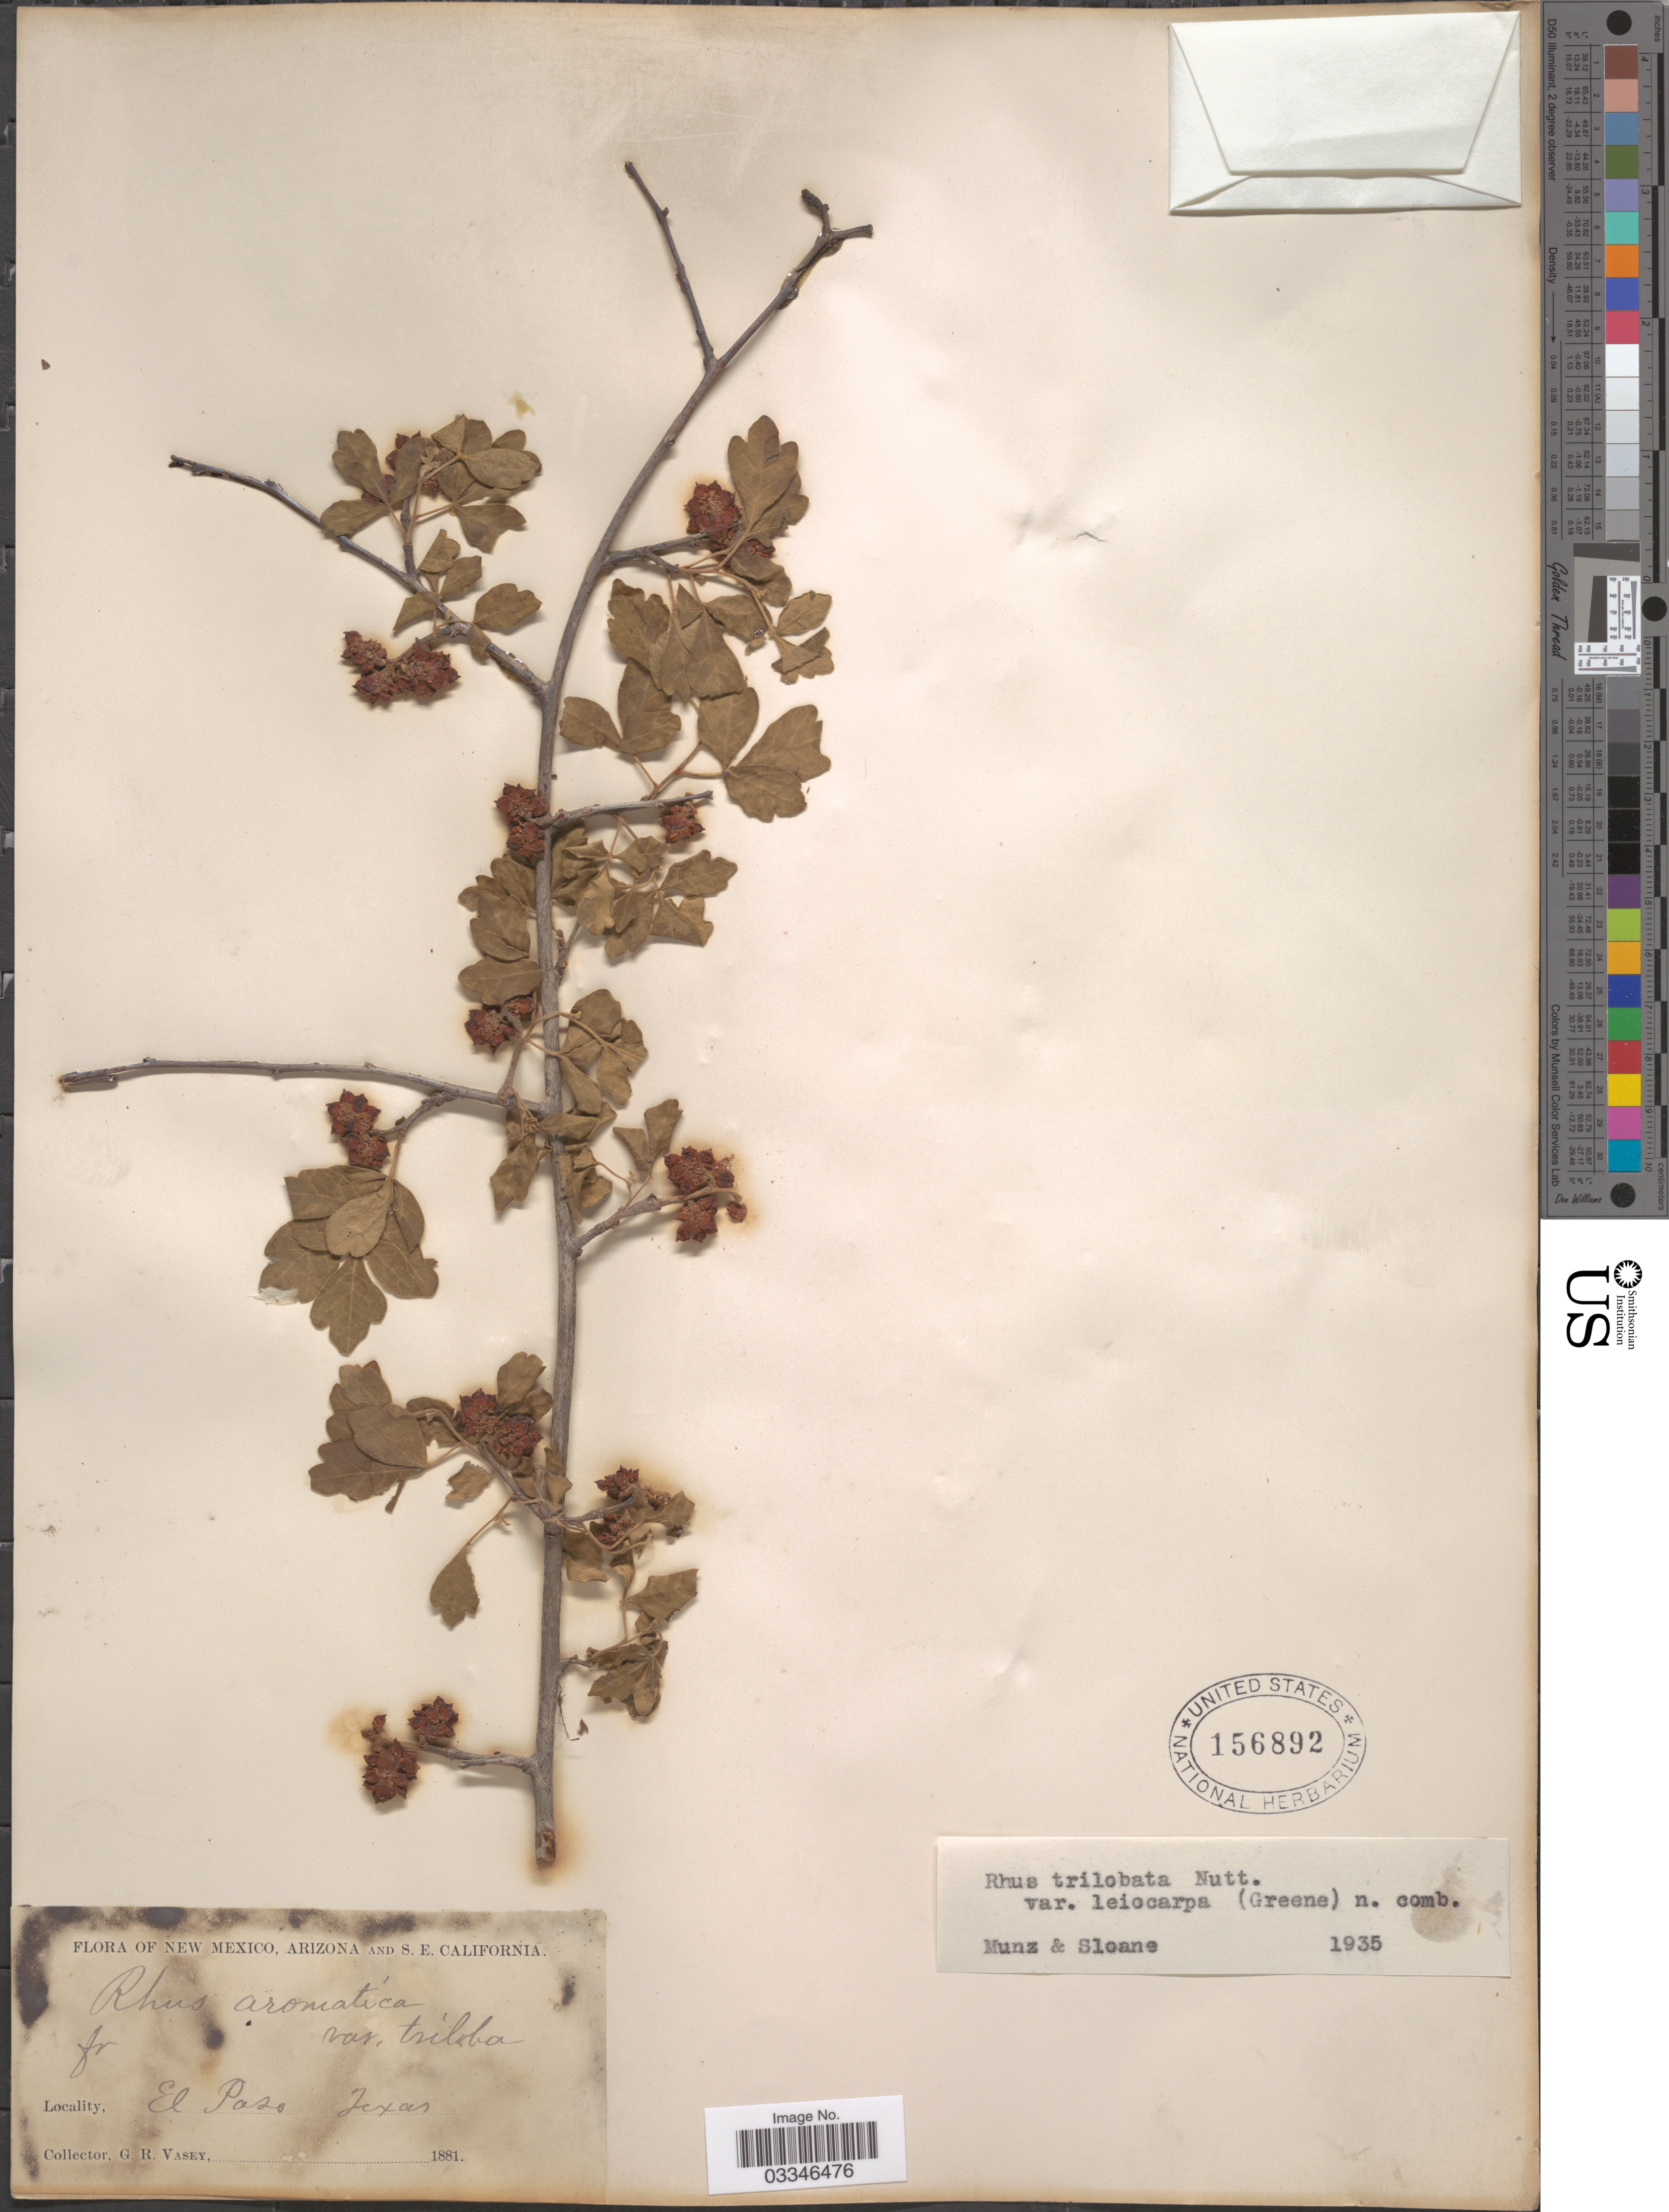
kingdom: Plantae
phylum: Tracheophyta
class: Magnoliopsida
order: Sapindales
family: Anacardiaceae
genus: Rhus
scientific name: Rhus trilobata var. leiocarpa (Greene) Munz & Sloane ined.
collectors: G. R. Vasey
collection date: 1881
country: United States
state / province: Texas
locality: El Paso.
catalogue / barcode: US 156892